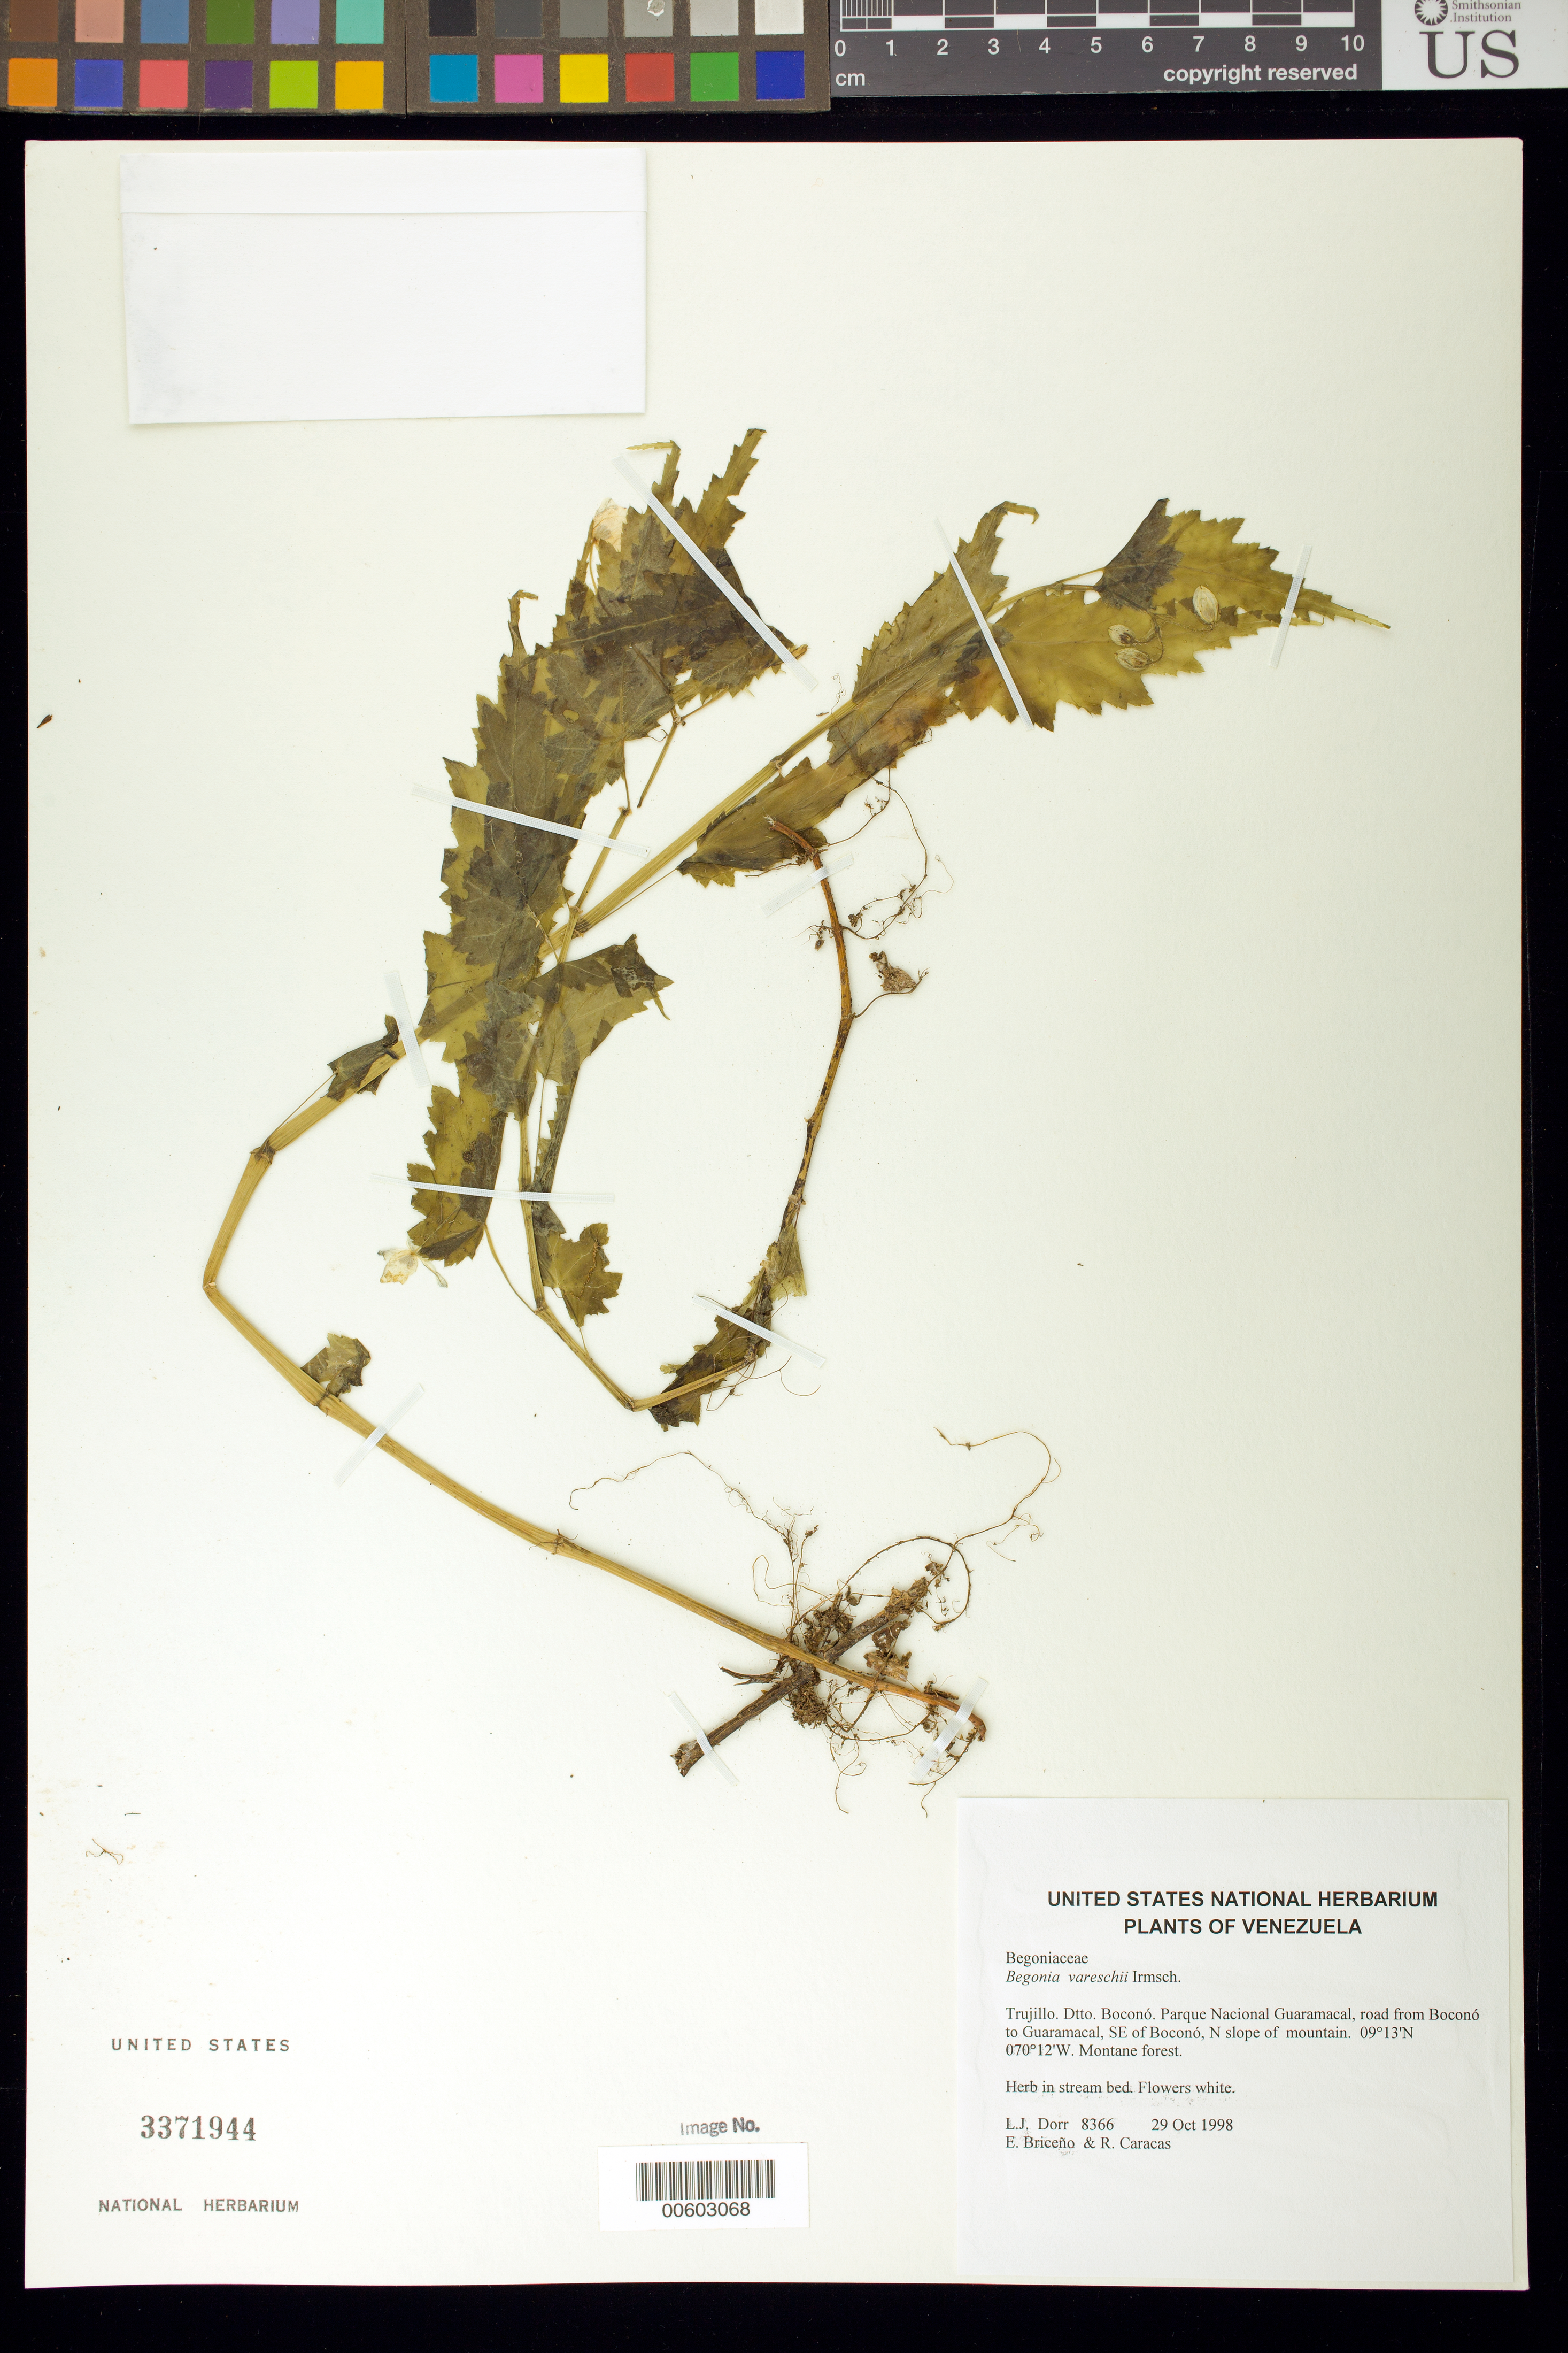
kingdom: Plantae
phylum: Tracheophyta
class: Magnoliopsida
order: Cucurbitales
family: Begoniaceae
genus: Begonia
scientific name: Begonia vareschii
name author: Irmsch.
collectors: L. J. Dorr, E. Briceño & R. Caracas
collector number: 8366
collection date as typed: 29 Oct 1998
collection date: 1998-10-29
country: Venezuela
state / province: Trujillo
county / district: Boconó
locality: Parque Nacional Guaramacal, road from Boconó to Guaramacal, SE of Boconó, N slope of mountain.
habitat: Montane forest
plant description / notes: PORT, US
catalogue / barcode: US 3371944